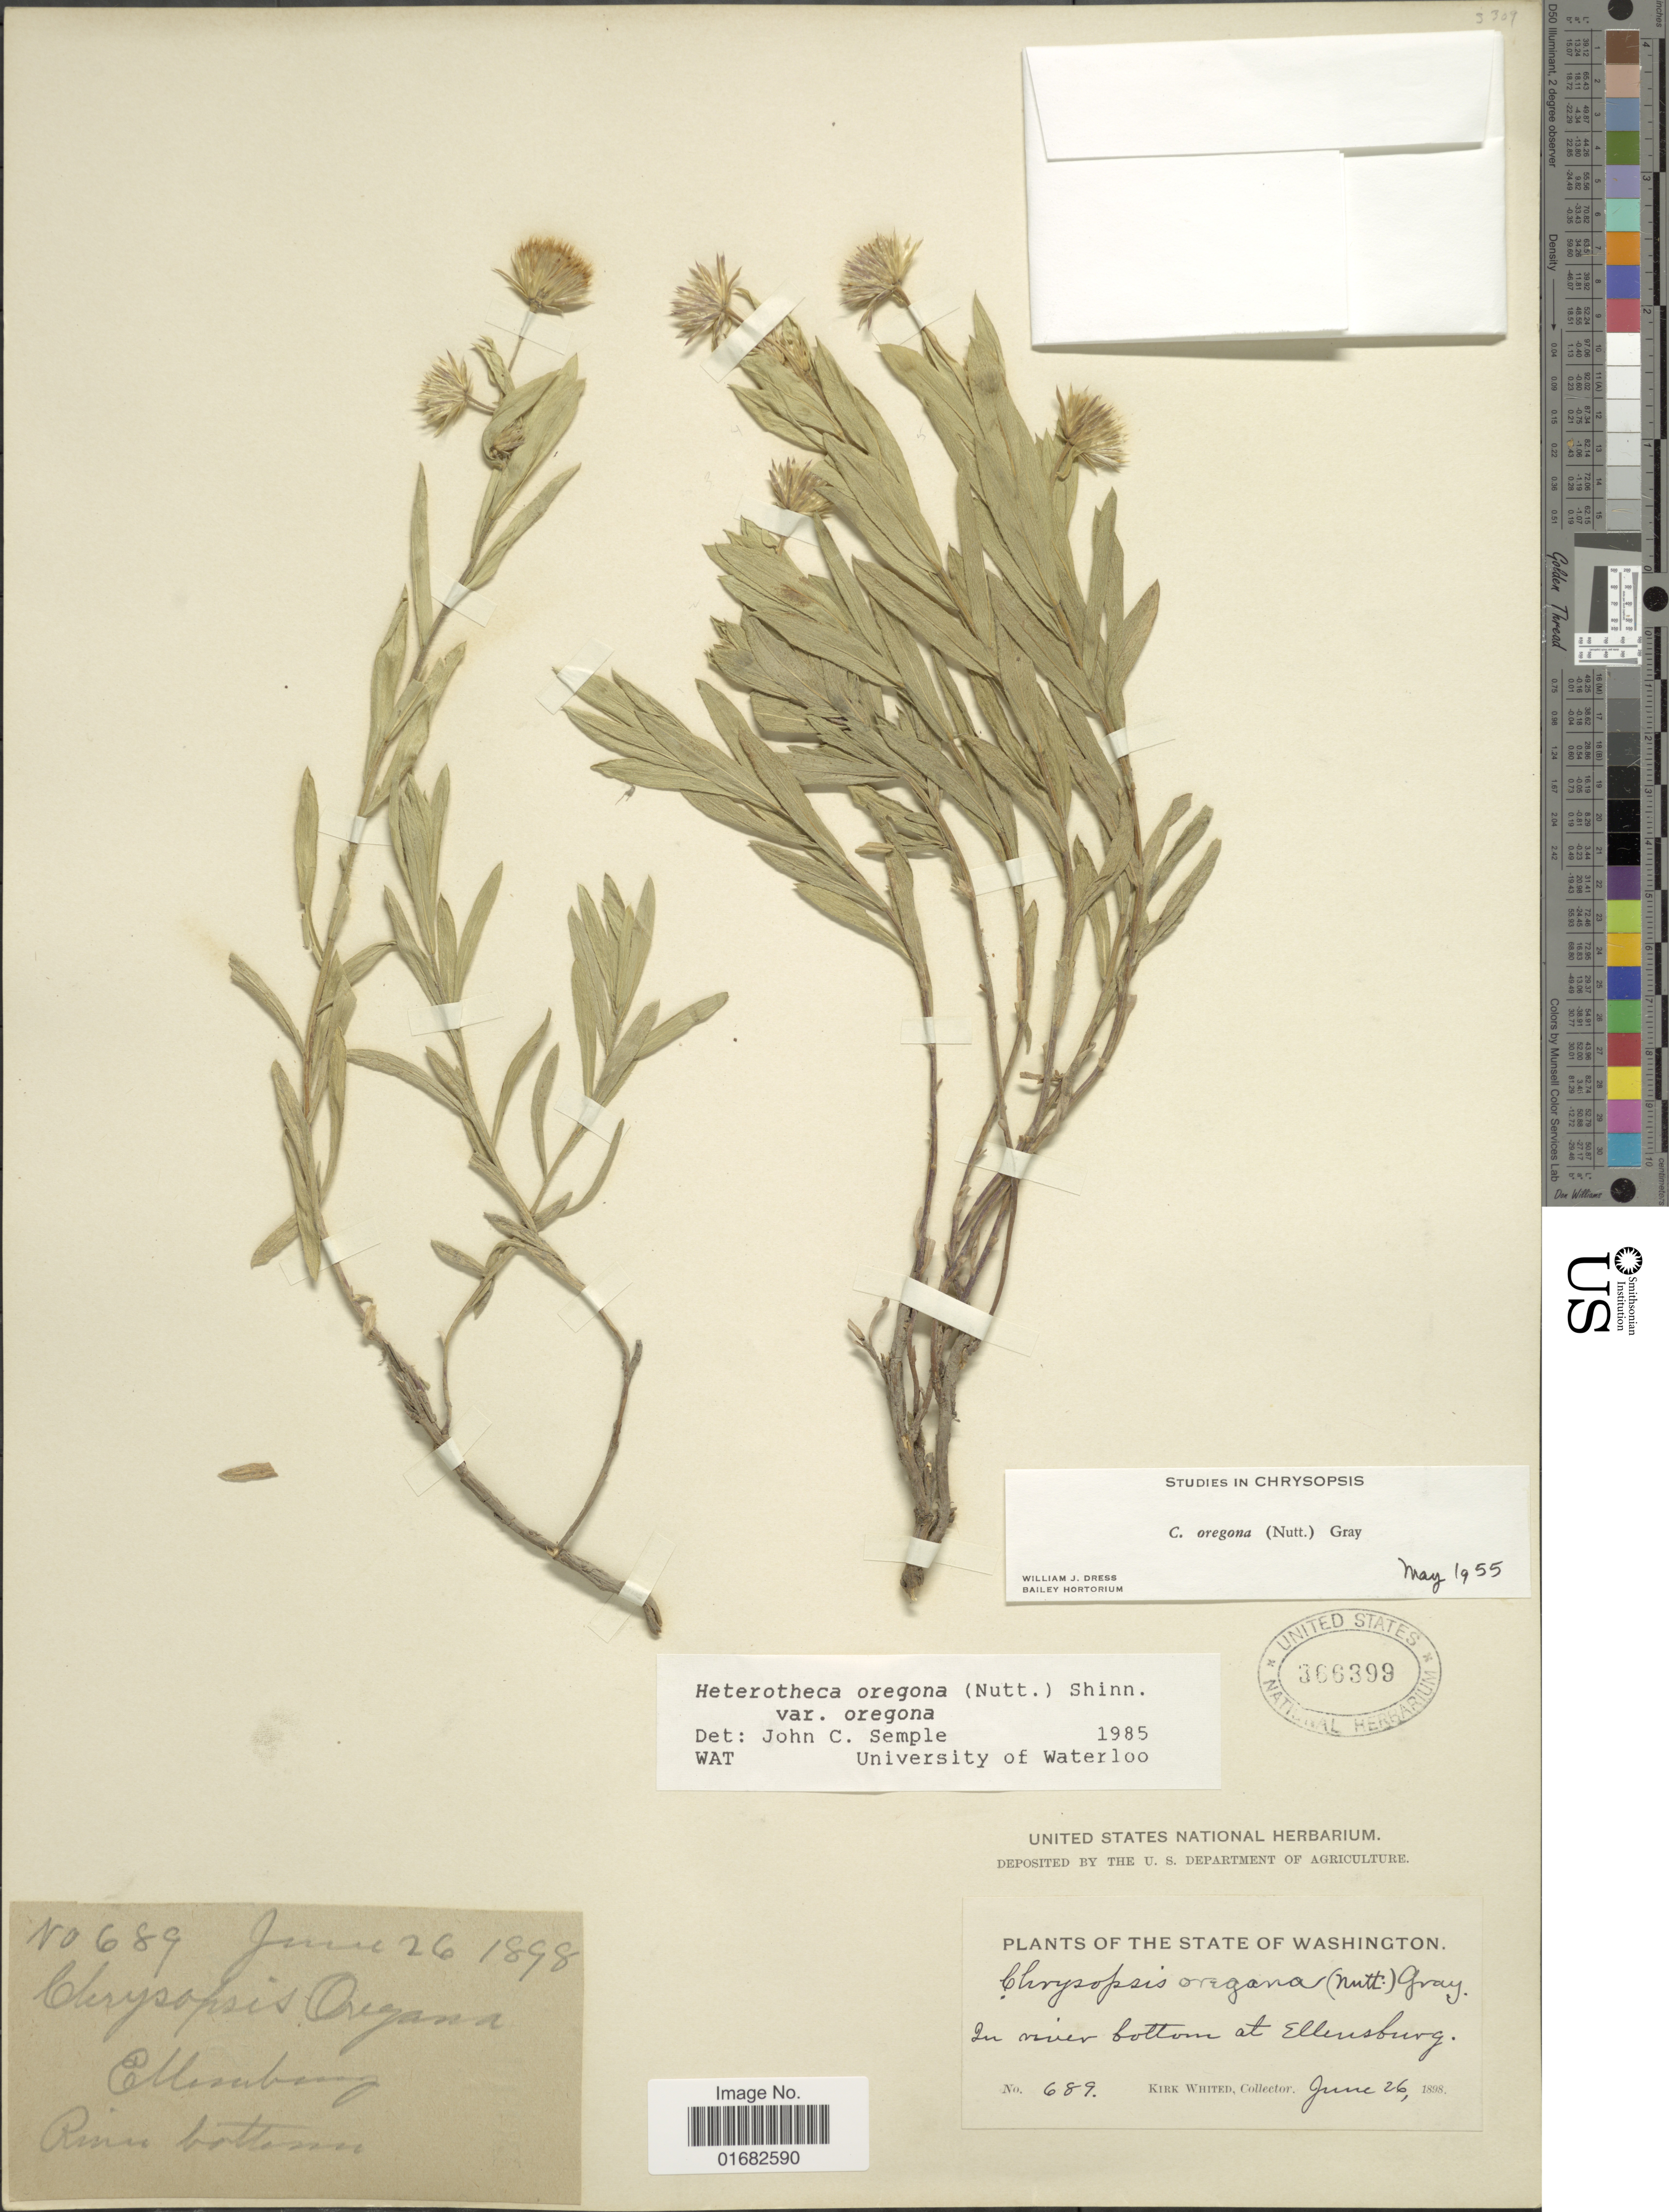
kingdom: Plantae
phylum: Tracheophyta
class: Magnoliopsida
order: Asterales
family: Asteraceae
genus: Heterotheca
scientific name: Heterotheca oregona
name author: (Nutt.) Shinners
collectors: K. Whited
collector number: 689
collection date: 1898-06-26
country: United States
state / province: Washington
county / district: Kittitas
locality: In river bottom of Ellensburg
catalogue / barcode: US 366399